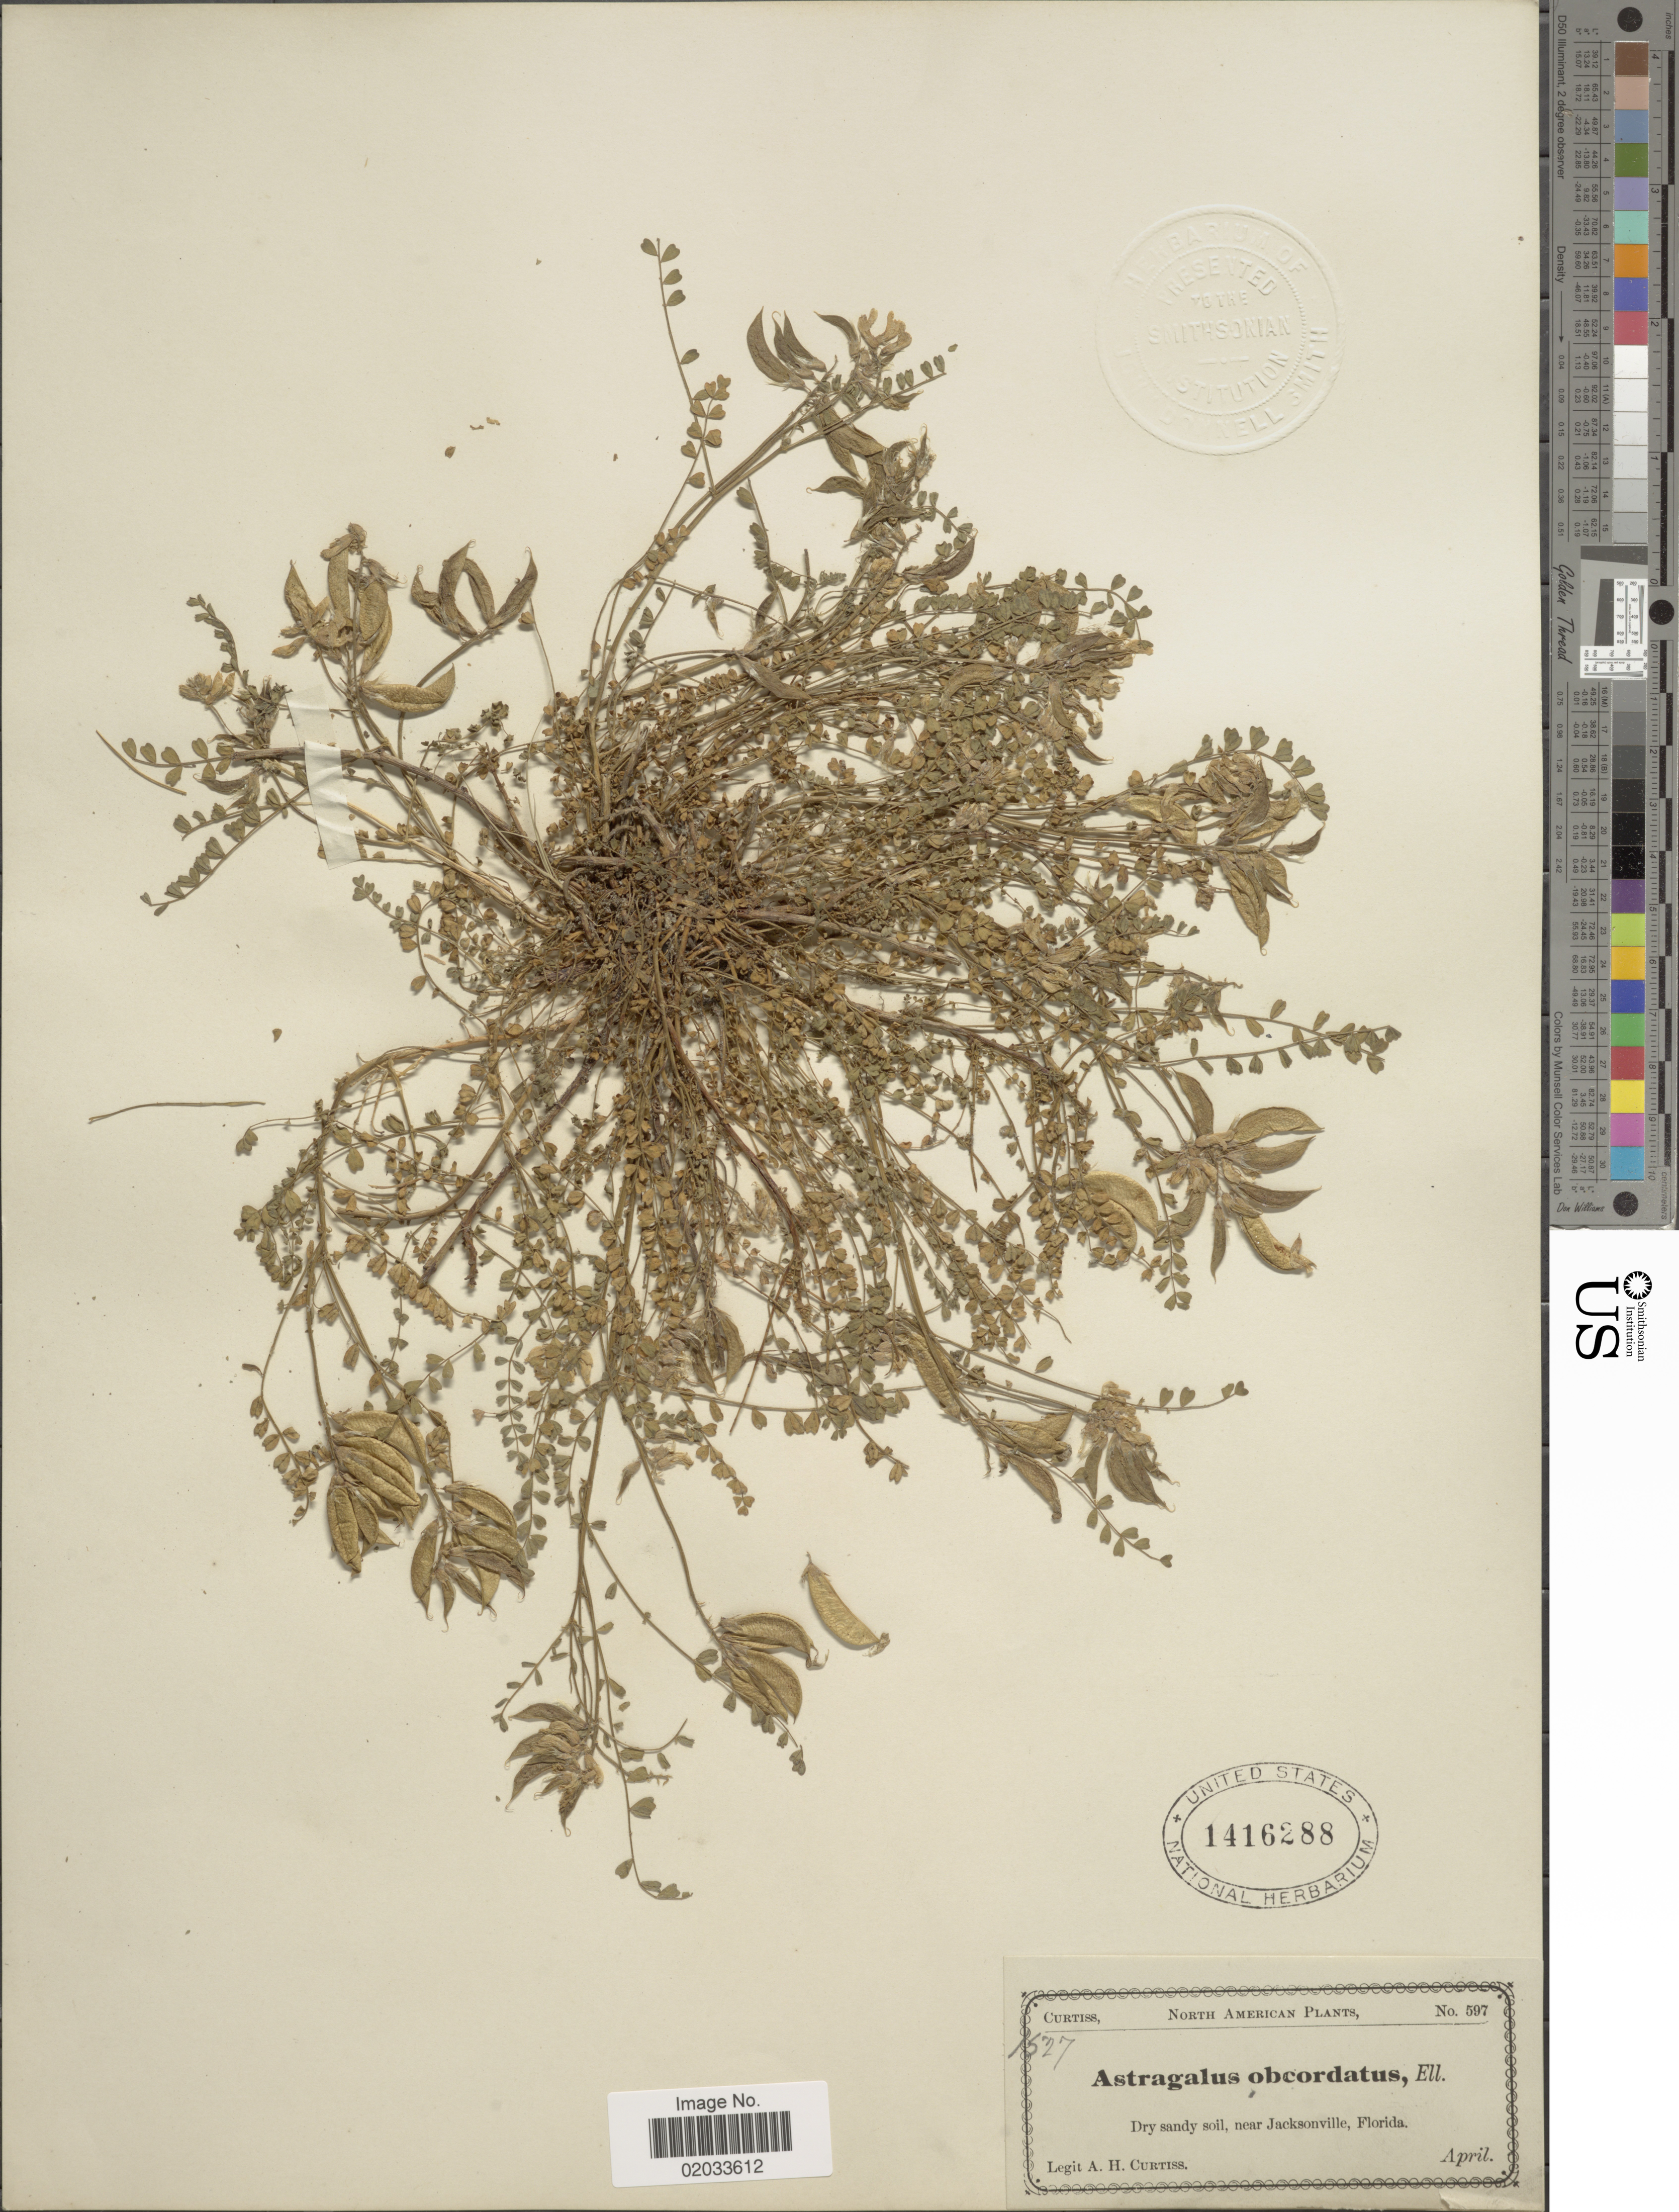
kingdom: Plantae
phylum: Tracheophyta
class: Magnoliopsida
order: Fabales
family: Fabaceae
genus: Astragalus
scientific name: Astragalus obcordatus Boiss., nom. illeg.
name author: Boiss.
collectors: A. H. Curtiss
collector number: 597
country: United States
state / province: Florida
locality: Dry sandy soil, near Jacksonville.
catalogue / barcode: US 146288